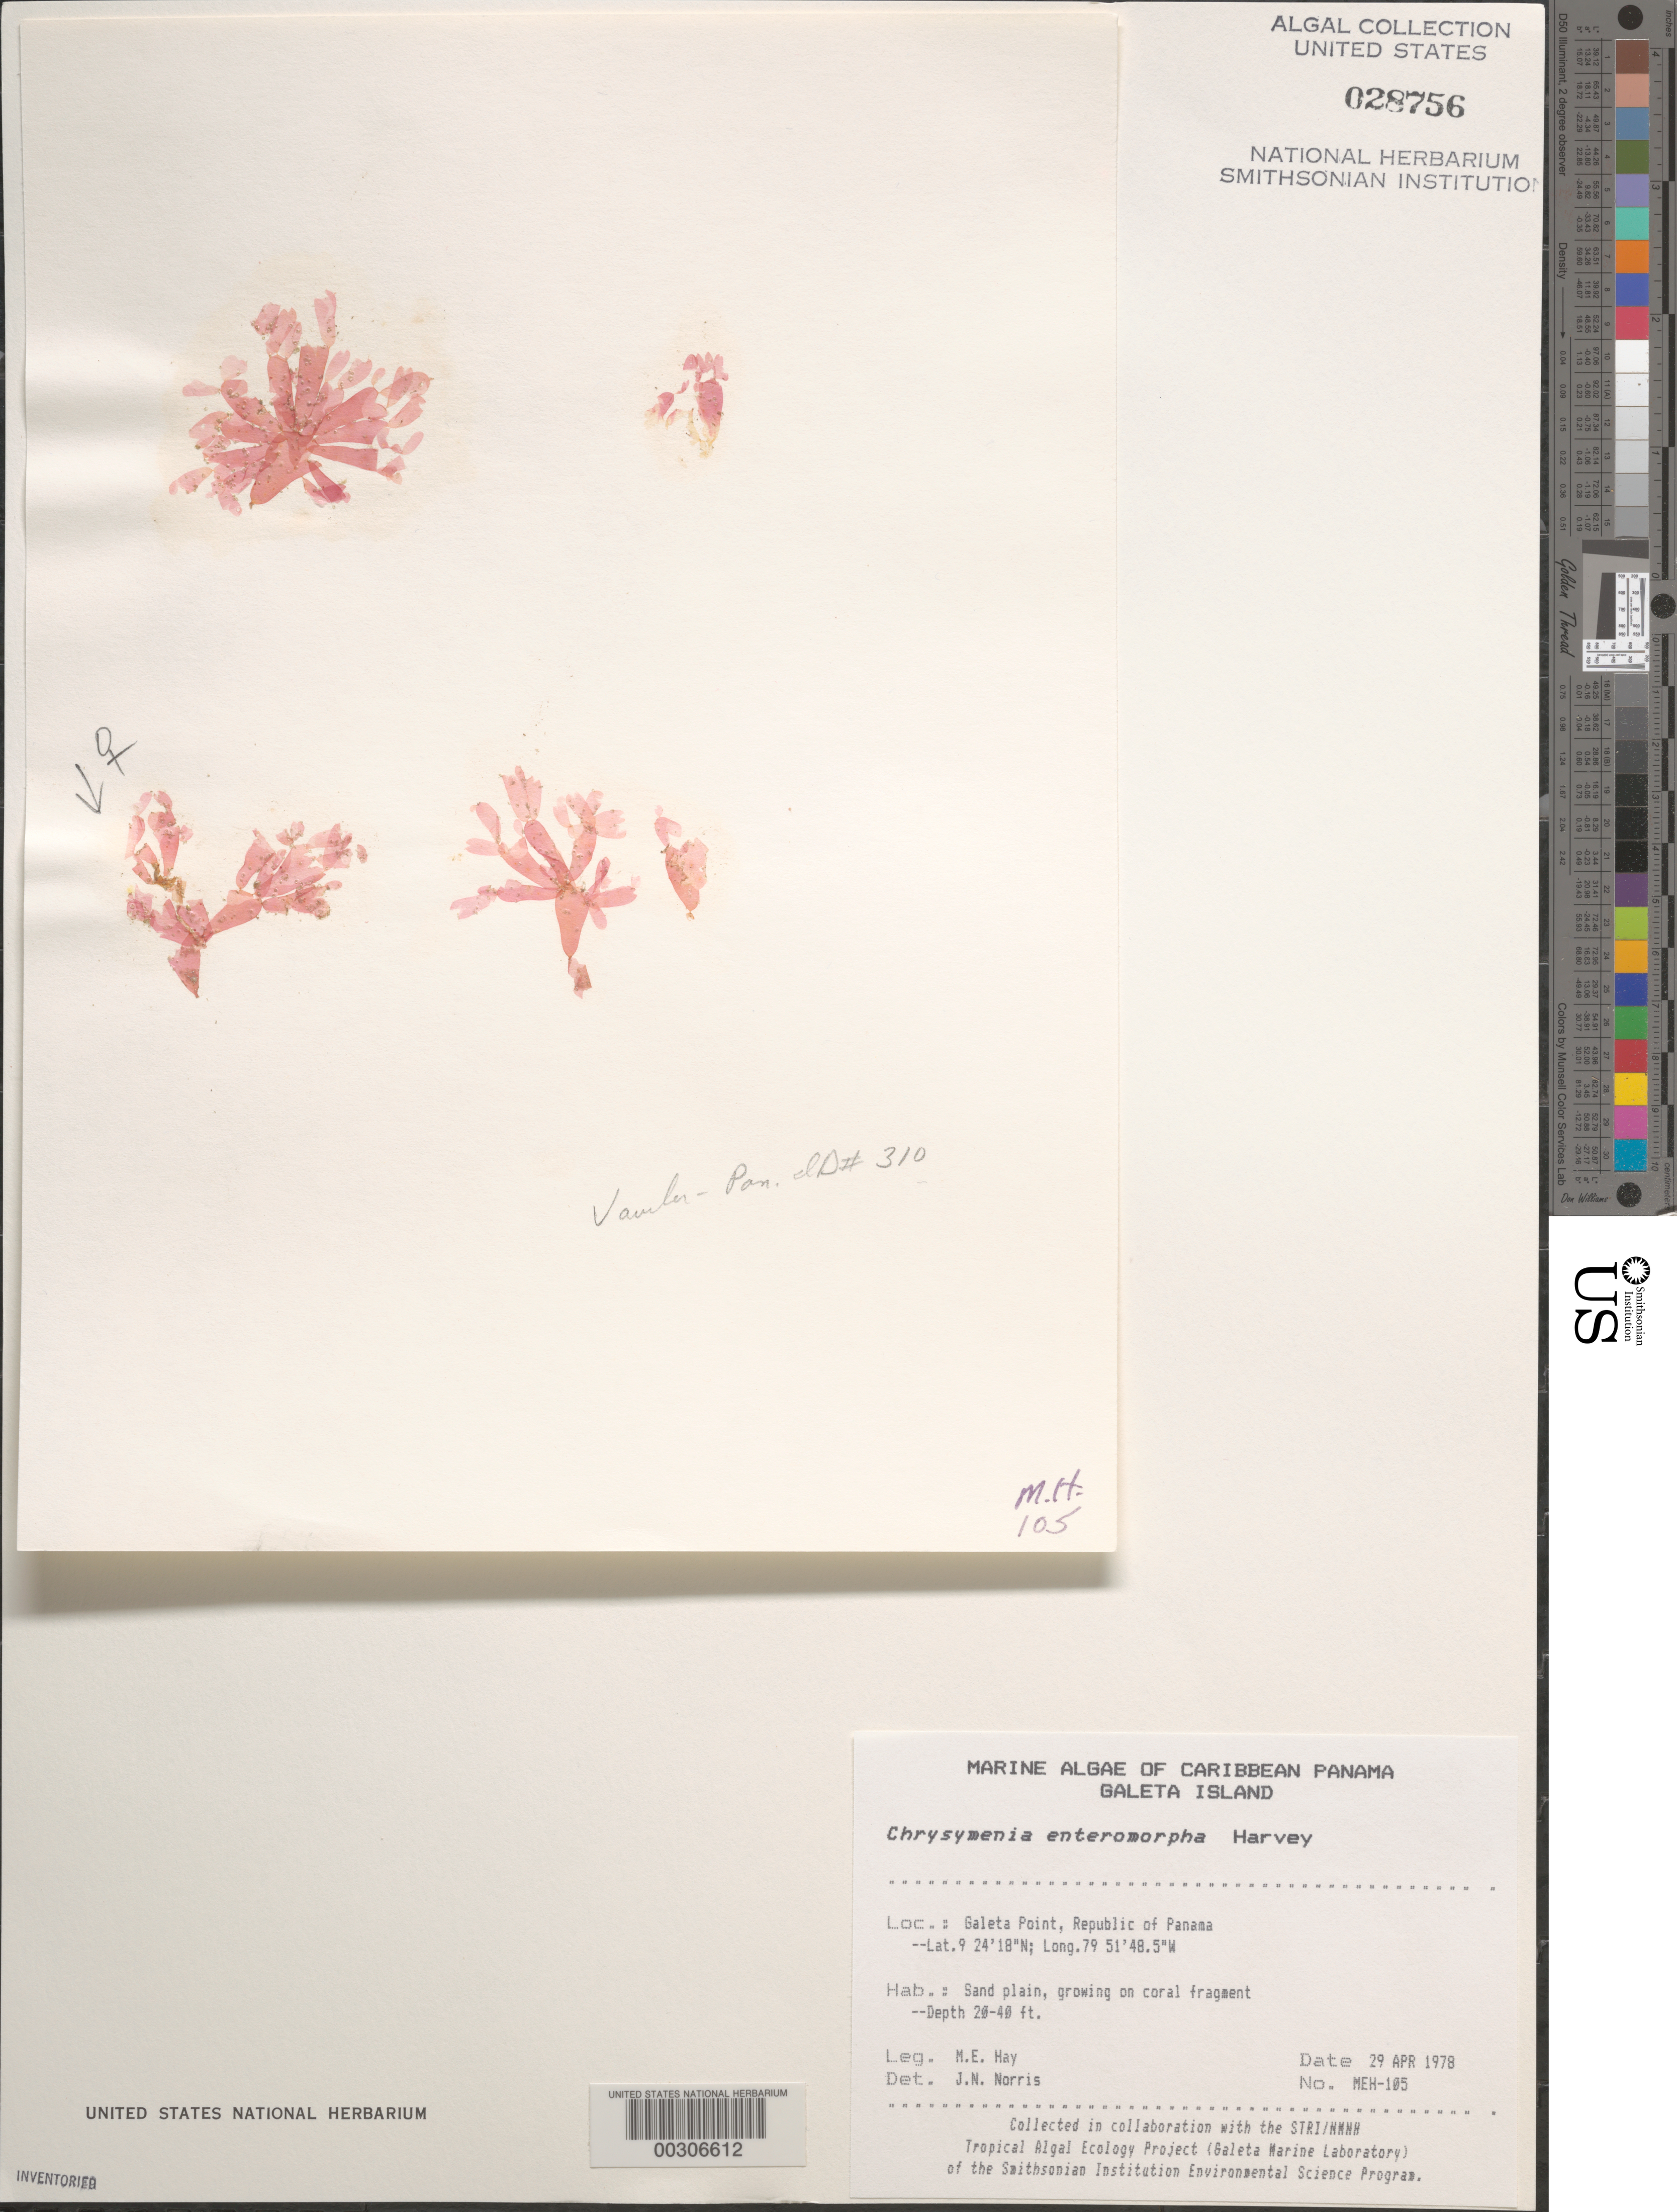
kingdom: Plantae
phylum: Rhodophyta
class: Florideophyceae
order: Rhodymeniales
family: Rhodymeniaceae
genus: Botryocladia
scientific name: Botryocladia enteromorpha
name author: (Harv.) W.E. Schmidt et al. in W.E. Schmidt et al.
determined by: Algae name updating Project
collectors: M. E. Hay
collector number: MEH-105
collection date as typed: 29 Apr 1978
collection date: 1978-04-29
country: Panama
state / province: Colón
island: Galeta Island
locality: Galeta Point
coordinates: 9 24' 18" N, 79 51' 48.5" W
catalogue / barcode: US 28756